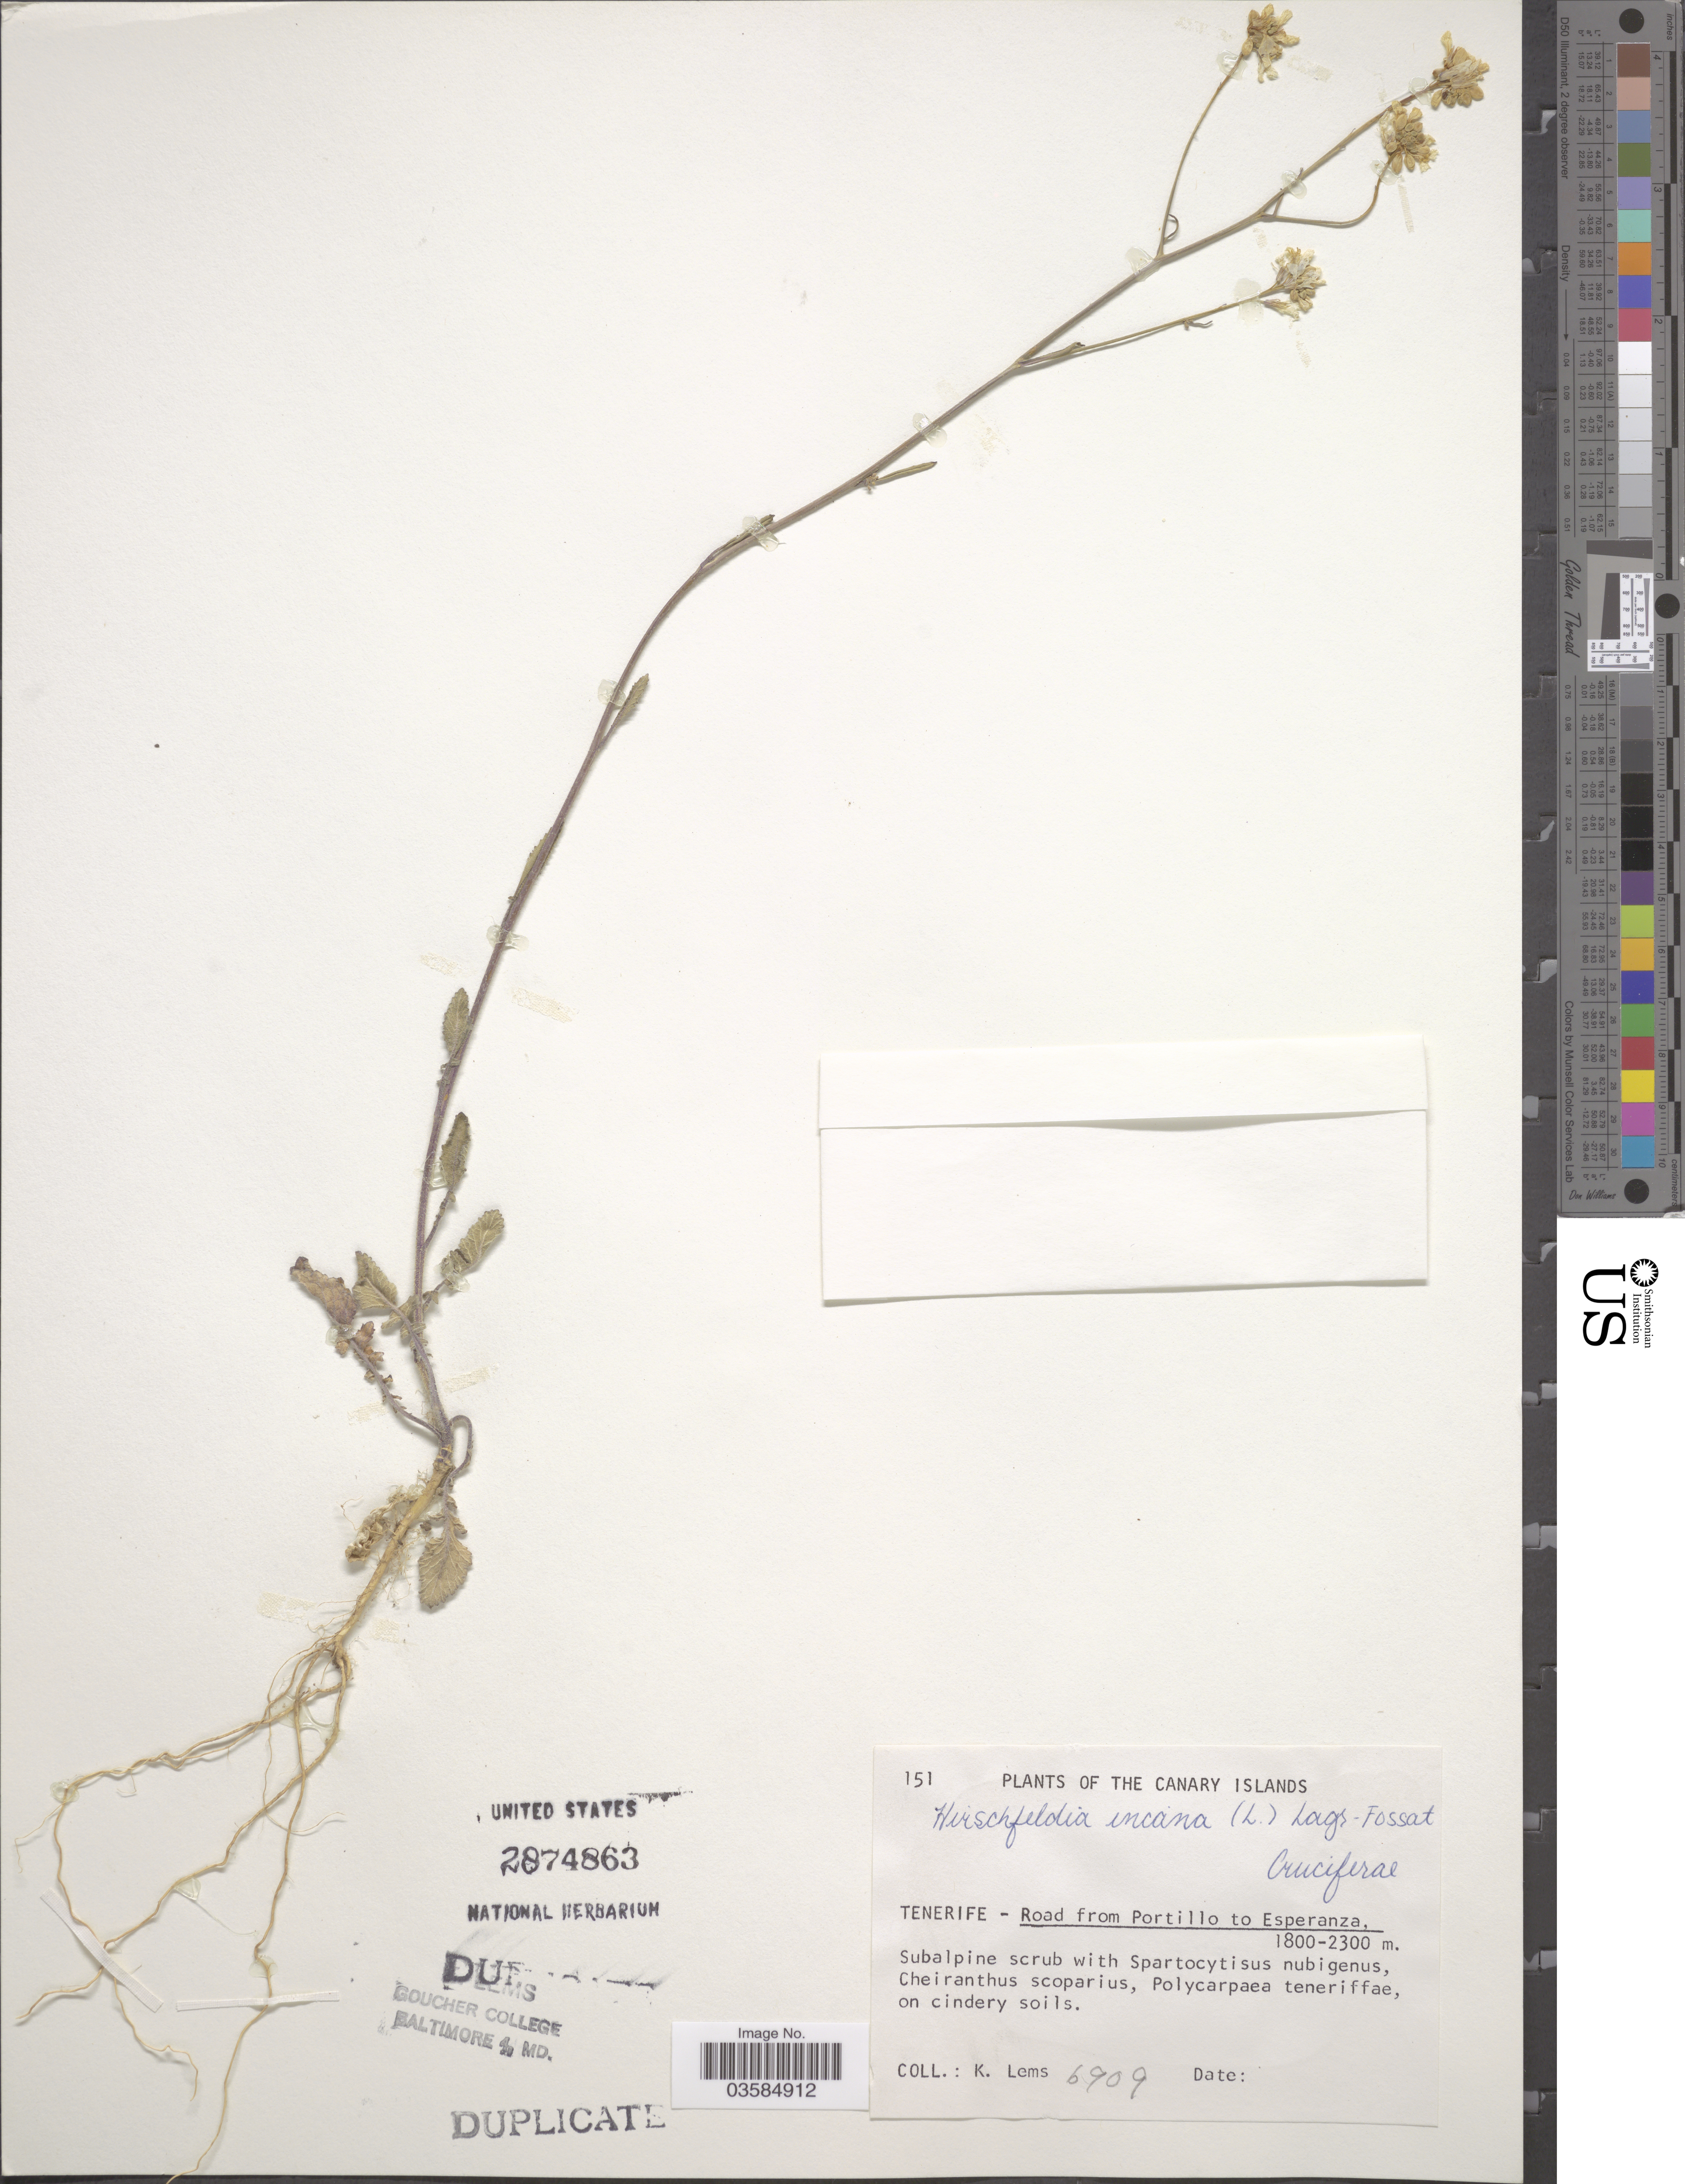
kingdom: Plantae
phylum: Tracheophyta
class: Magnoliopsida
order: Brassicales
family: Brassicaceae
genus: Hirschfeldia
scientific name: Hirschfeldia incana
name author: (L.) Lagr.-Foss.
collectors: K. Lems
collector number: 6909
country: Spain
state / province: Canarias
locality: The Canary Islands. Tenerife-Road from Portillo to Esperanza.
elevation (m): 1800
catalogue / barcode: US 2874863